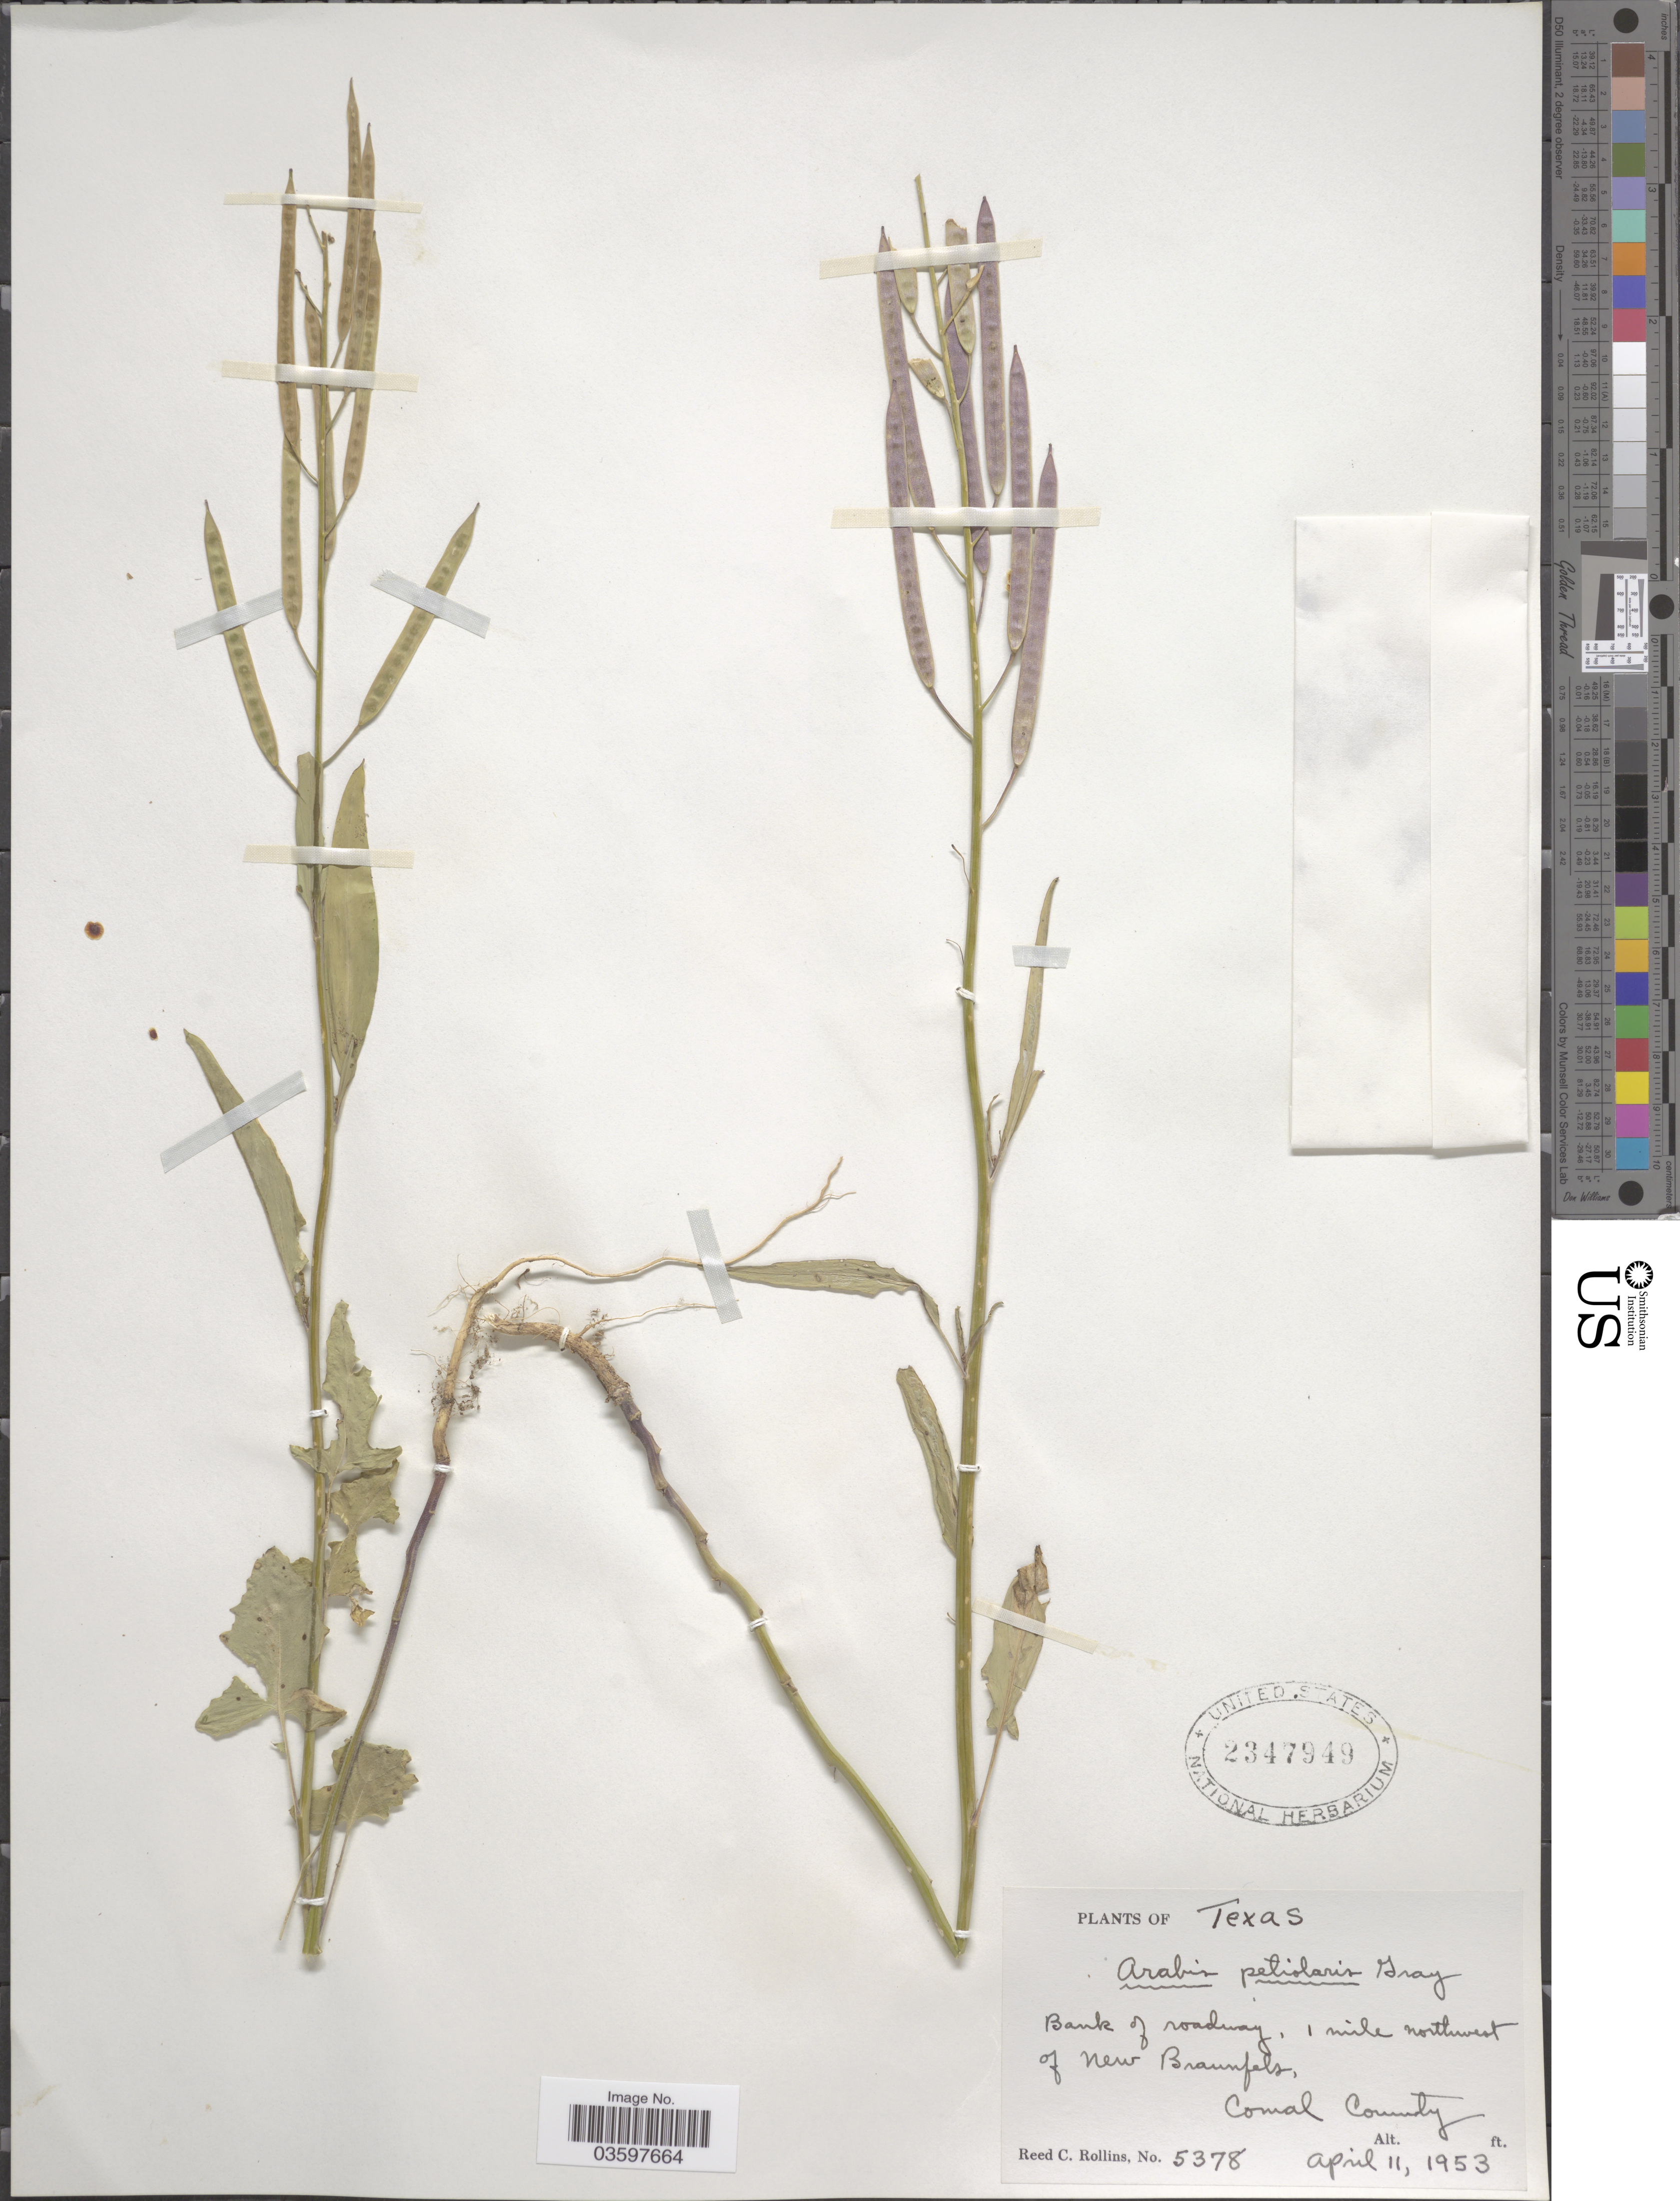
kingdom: Plantae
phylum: Tracheophyta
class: Magnoliopsida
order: Brassicales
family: Brassicaceae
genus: Streptanthus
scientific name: Streptanthus petiolaris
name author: A. Gray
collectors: R. C. Rollins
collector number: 5378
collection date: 1953-04-11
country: United States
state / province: Texas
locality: Bank of roadway, 1 mile northwest of New Braunfels, Comal County.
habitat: bank of roadway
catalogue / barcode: US 2347949